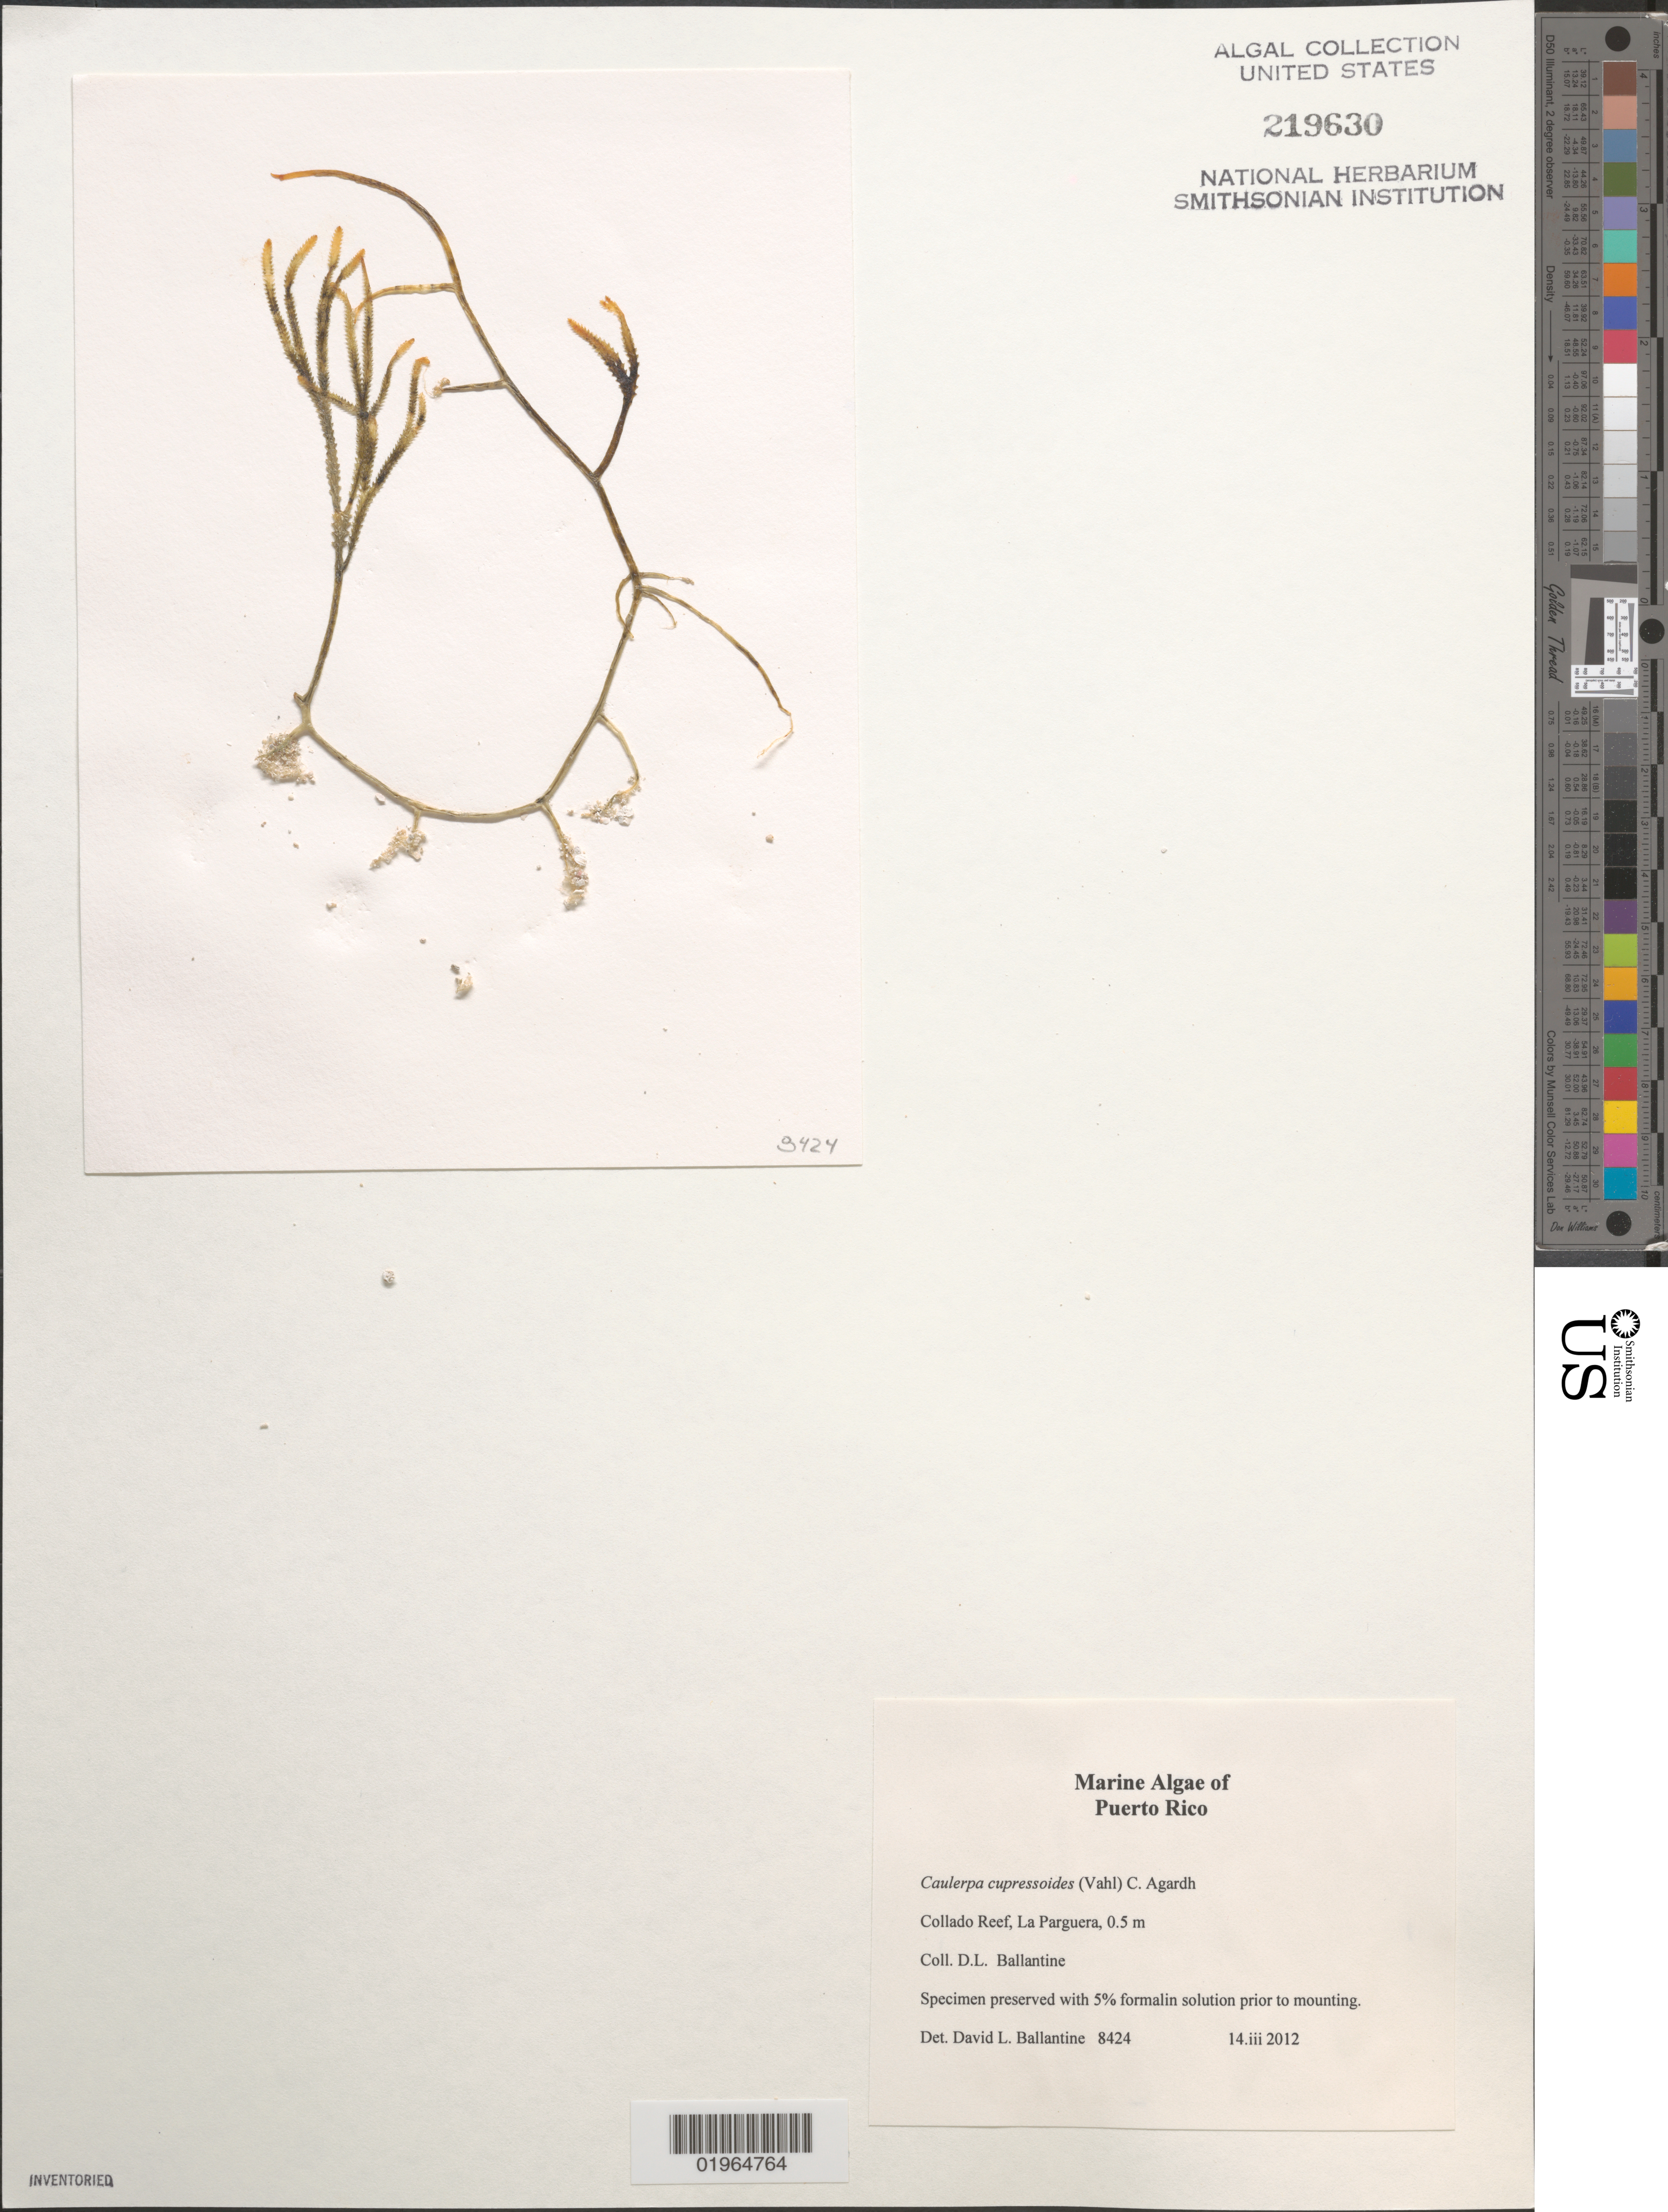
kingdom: Plantae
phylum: Chlorophyta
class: Ulvophyceae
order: Bryopsidales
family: Caulerpaceae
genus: Caulerpa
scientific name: Caulerpa cupressoides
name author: (Vahl) C. Agardh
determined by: Ballantine, D. L.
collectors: D.L. Ballantine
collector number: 8424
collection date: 2012-03-14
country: Puerto Rico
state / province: Lajas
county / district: La Parguera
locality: Collado Reef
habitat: Specimen preserved with 5% formalin solution prior to mounting.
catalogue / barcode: US 219630